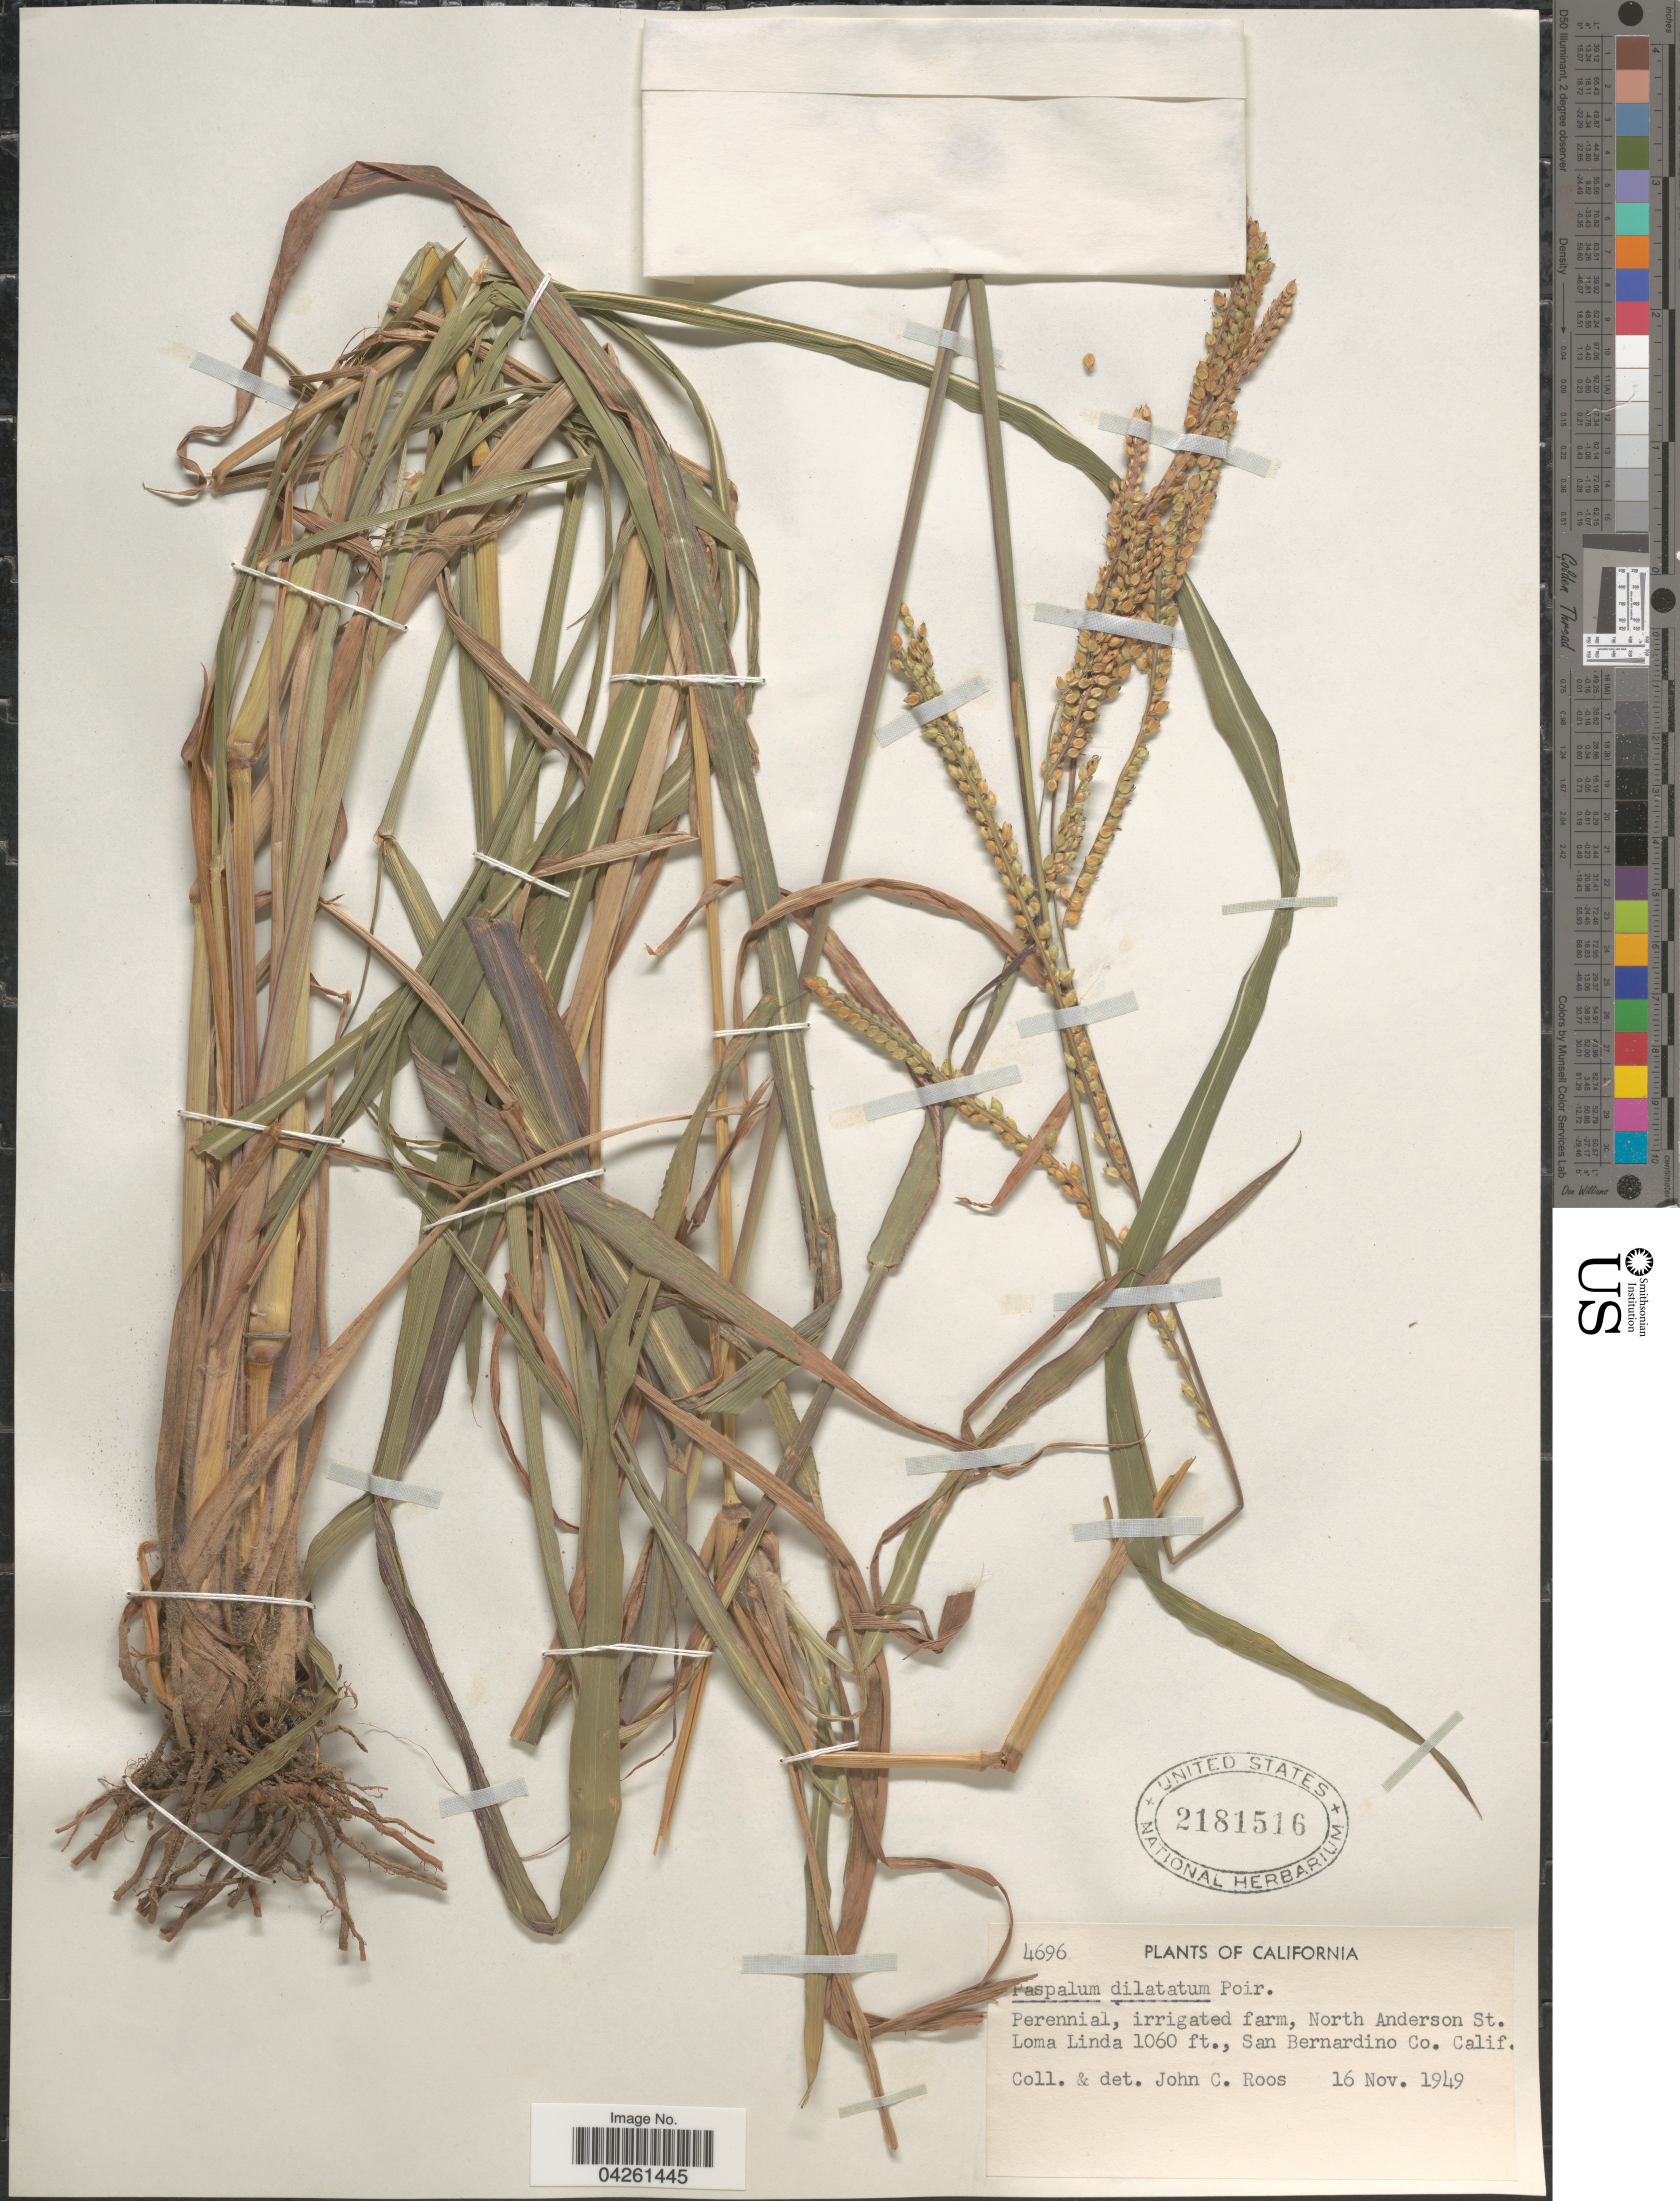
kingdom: Plantae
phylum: Tracheophyta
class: Liliopsida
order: Poales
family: Poaceae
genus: Paspalum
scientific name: Paspalum dilatatum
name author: Poir.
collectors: J. C. Roos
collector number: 4696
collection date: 1949-11-16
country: United States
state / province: California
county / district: San Bernardino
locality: Irrigated farm, North Anderson St. Loma Linda, San Bernardino Co.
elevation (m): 323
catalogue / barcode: US 2181516